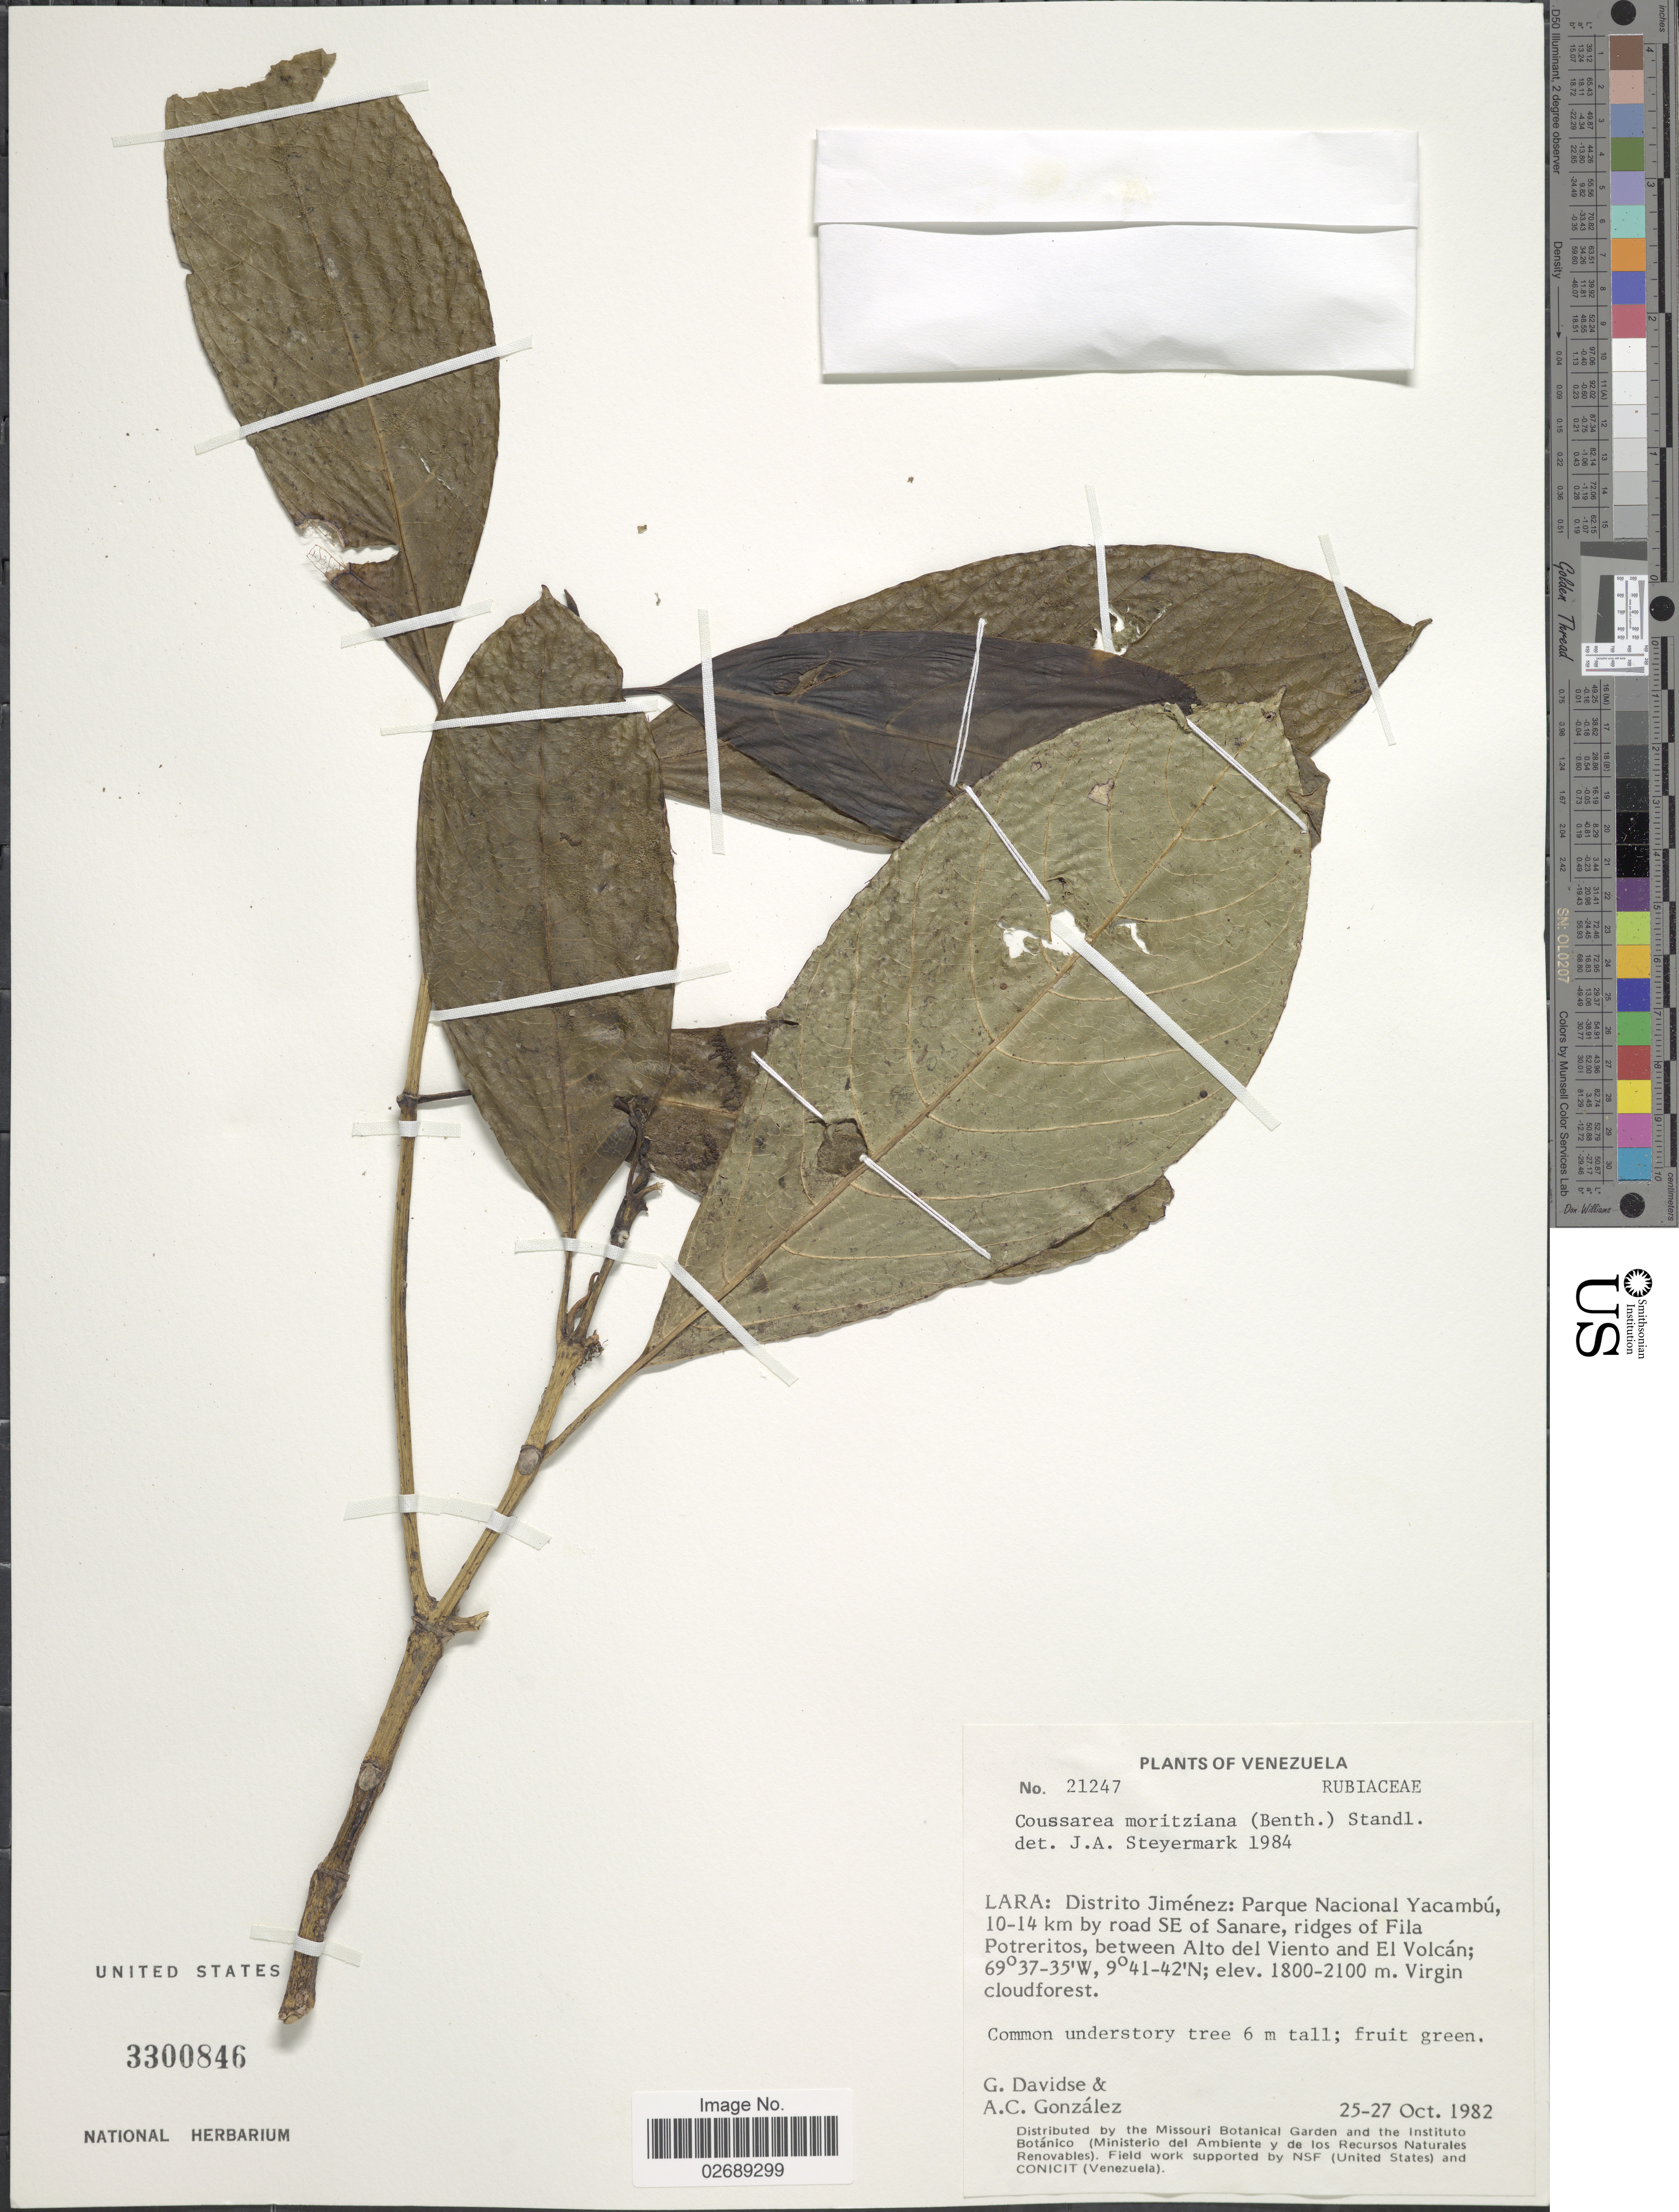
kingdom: Plantae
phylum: Tracheophyta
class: Magnoliopsida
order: Gentianales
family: Rubiaceae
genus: Coussarea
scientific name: Coussarea moritziana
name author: (Benth.) Standl.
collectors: G. Davidse & A. C. González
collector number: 21247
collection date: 1982-10-25/1982-10-27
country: Venezuela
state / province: Lara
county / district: Jiménez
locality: Distrito Jimenez: Parque Nacional Yacambu, 10-14 km by road SE of Sanare, ridges of Fila Potreritos, between Alto del Viento and El Volcan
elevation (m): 1800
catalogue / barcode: US 3300846